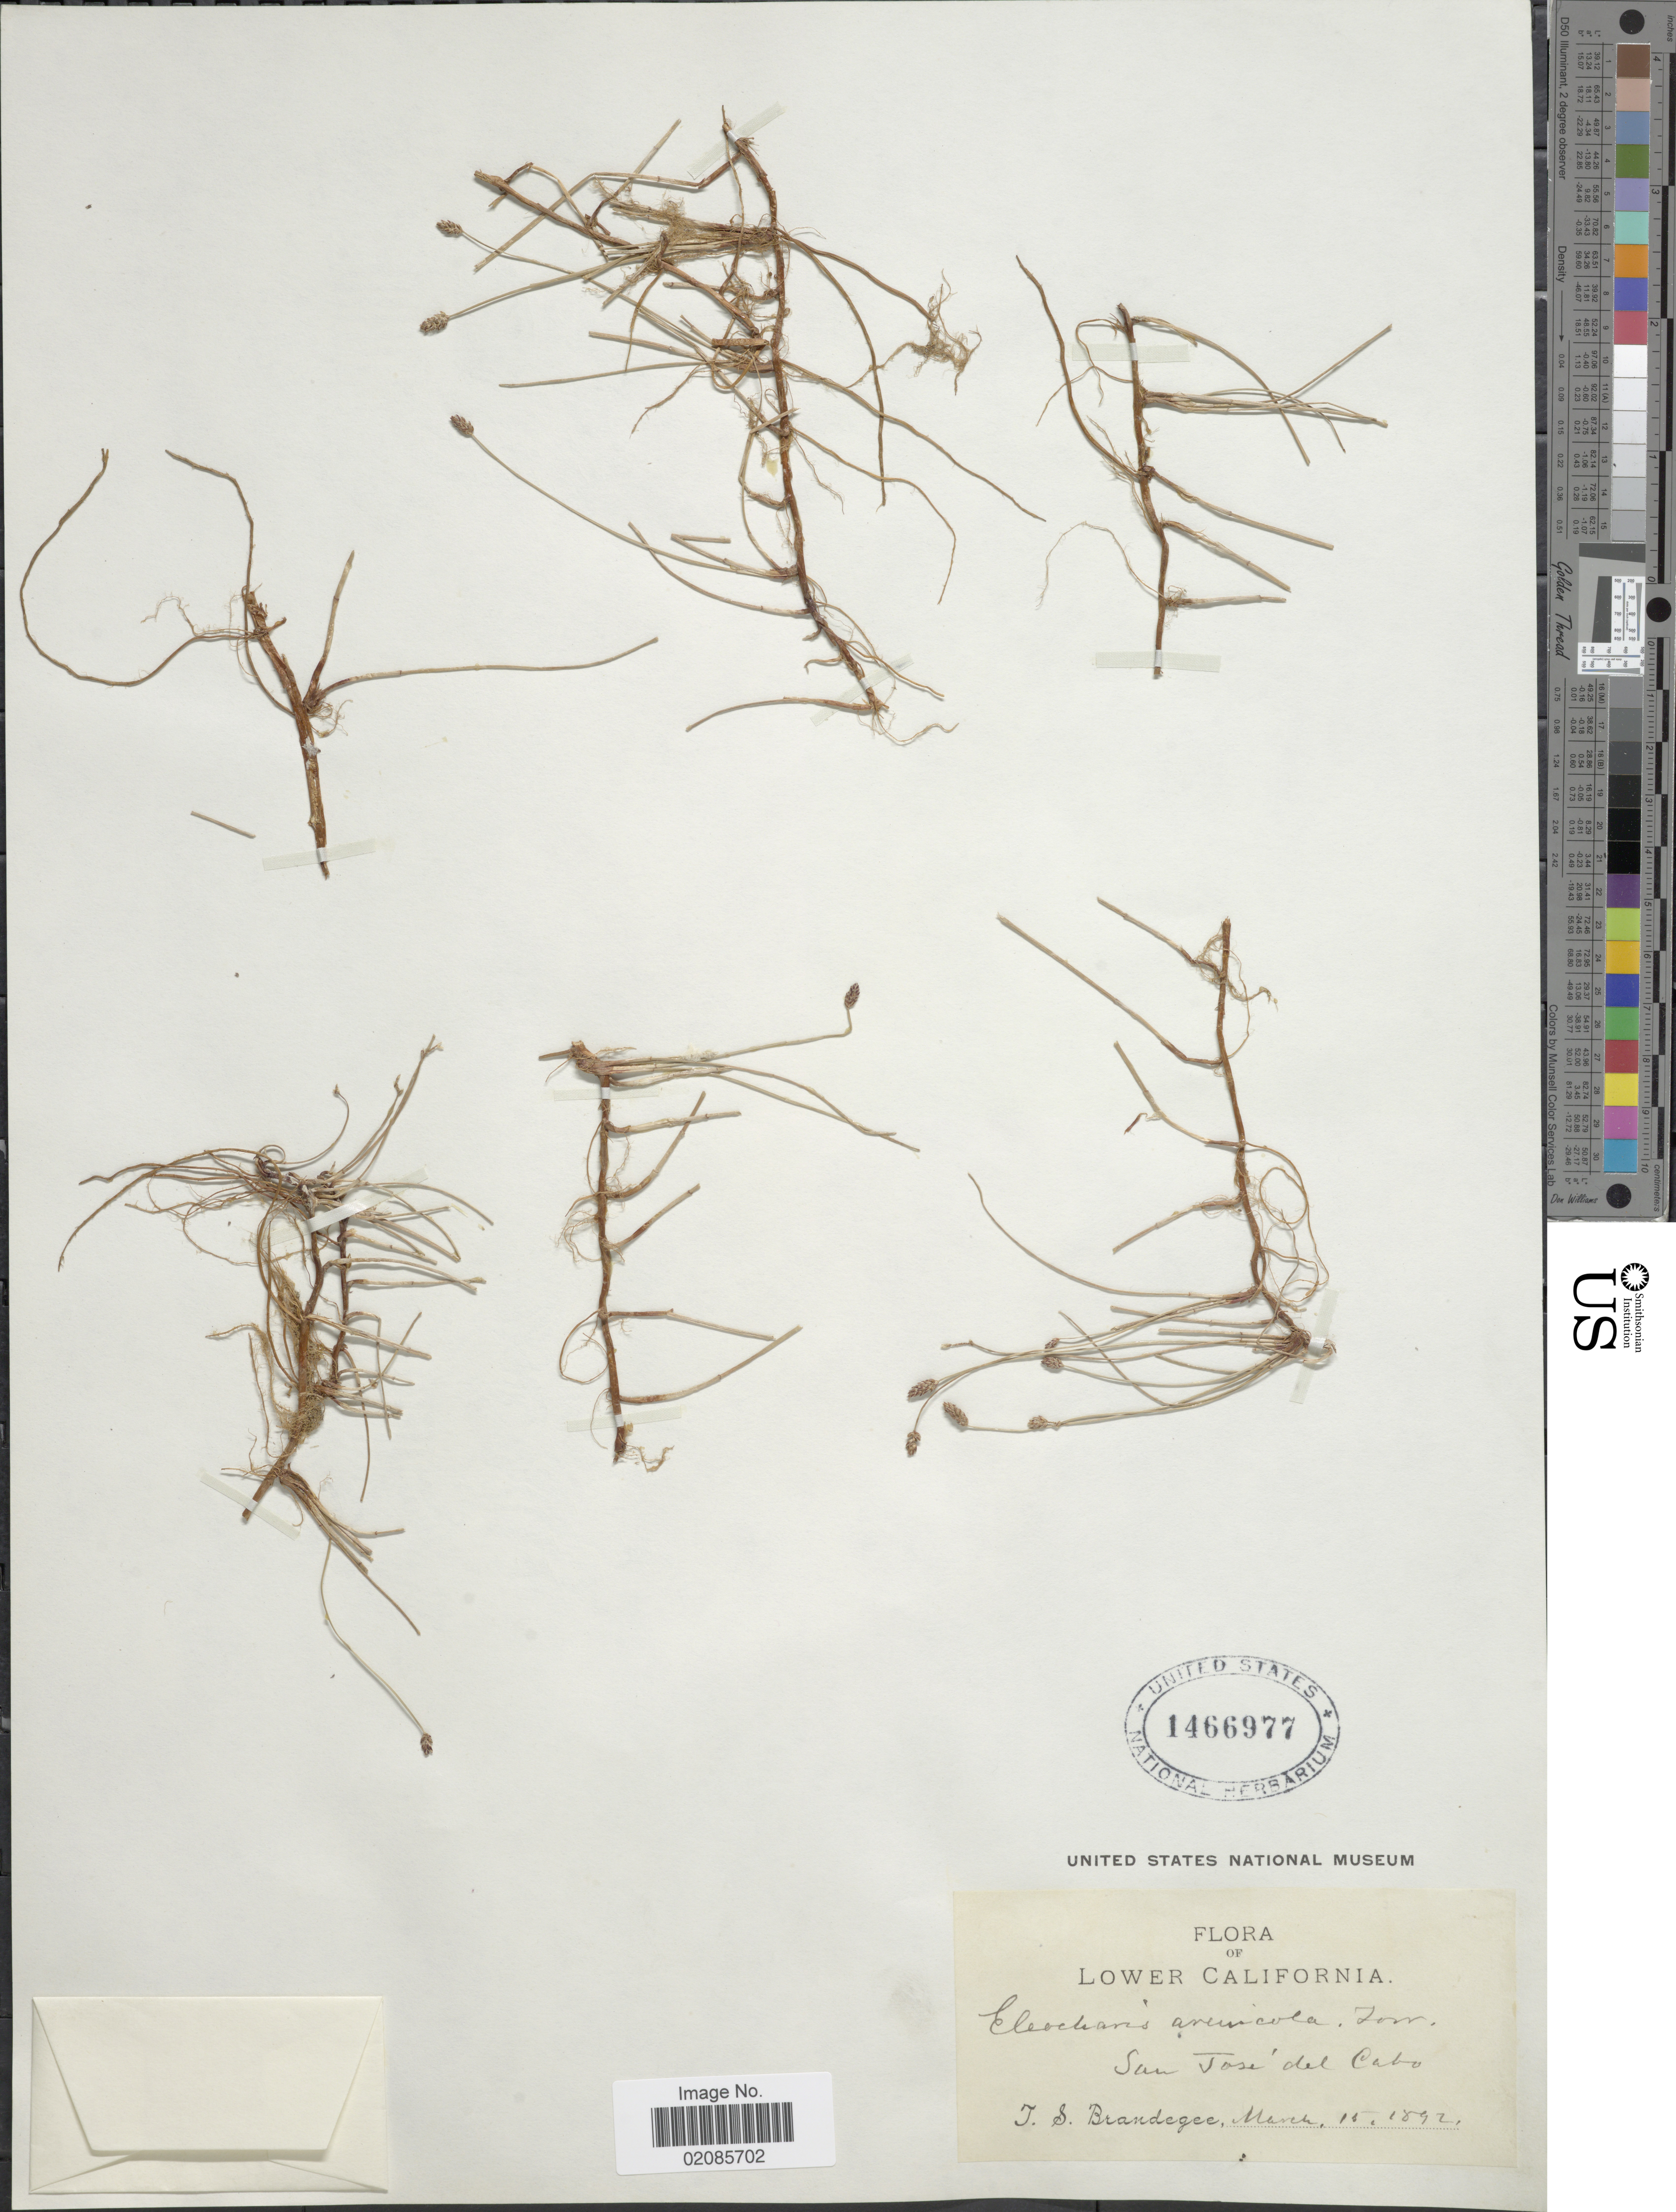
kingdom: Plantae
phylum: Tracheophyta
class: Liliopsida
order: Poales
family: Cyperaceae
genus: Eleocharis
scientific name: Eleocharis montevidensis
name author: Kunth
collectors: T. S. Brandegee (herbarium)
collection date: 1892-03-15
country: Mexico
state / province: Baja California Sur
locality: Lower California, San Jose' del Cabo.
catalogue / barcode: US 1466977